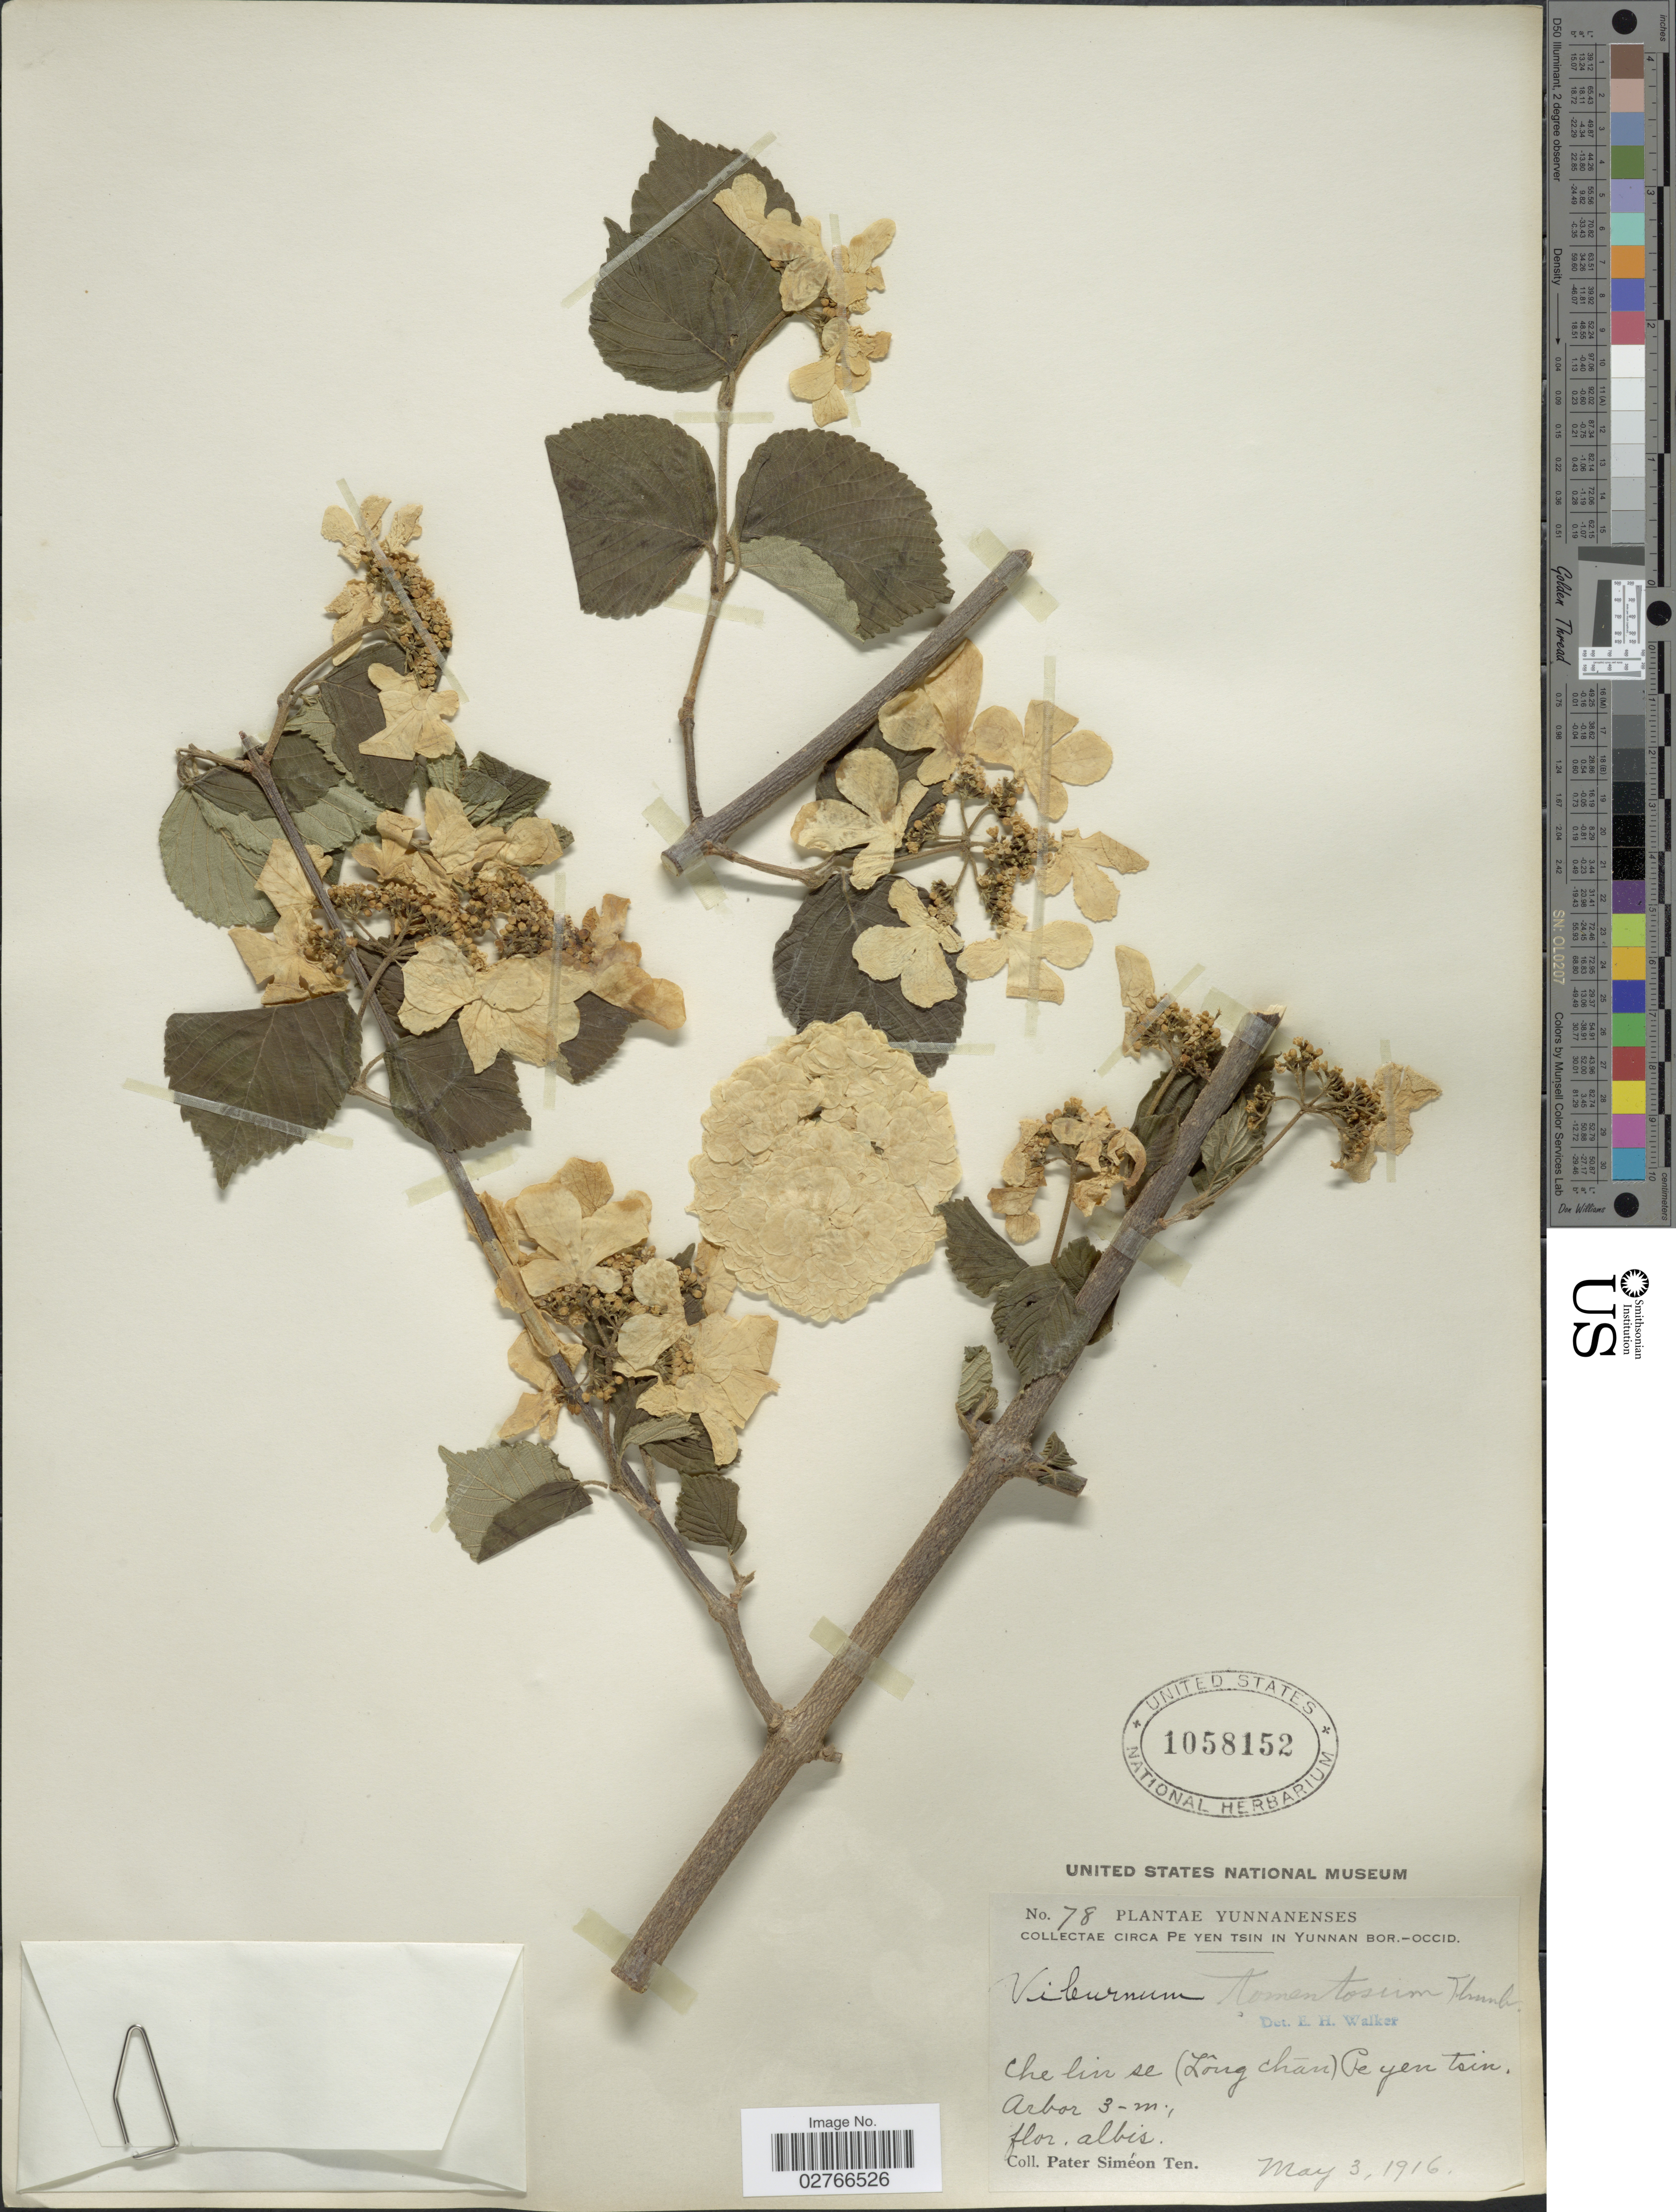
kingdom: Plantae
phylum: Tracheophyta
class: Magnoliopsida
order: Dipsacales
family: Viburnaceae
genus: Viburnum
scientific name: Viburnum tomentosum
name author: Thunb.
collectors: P. S. Ten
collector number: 78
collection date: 1916-05-03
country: China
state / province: Yunnan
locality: Circa Pe Yen Tsin in Yunnan Bor.-occid., Che lin se (Lôn Chán) Pe Yen Tsin.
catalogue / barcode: US 1058152